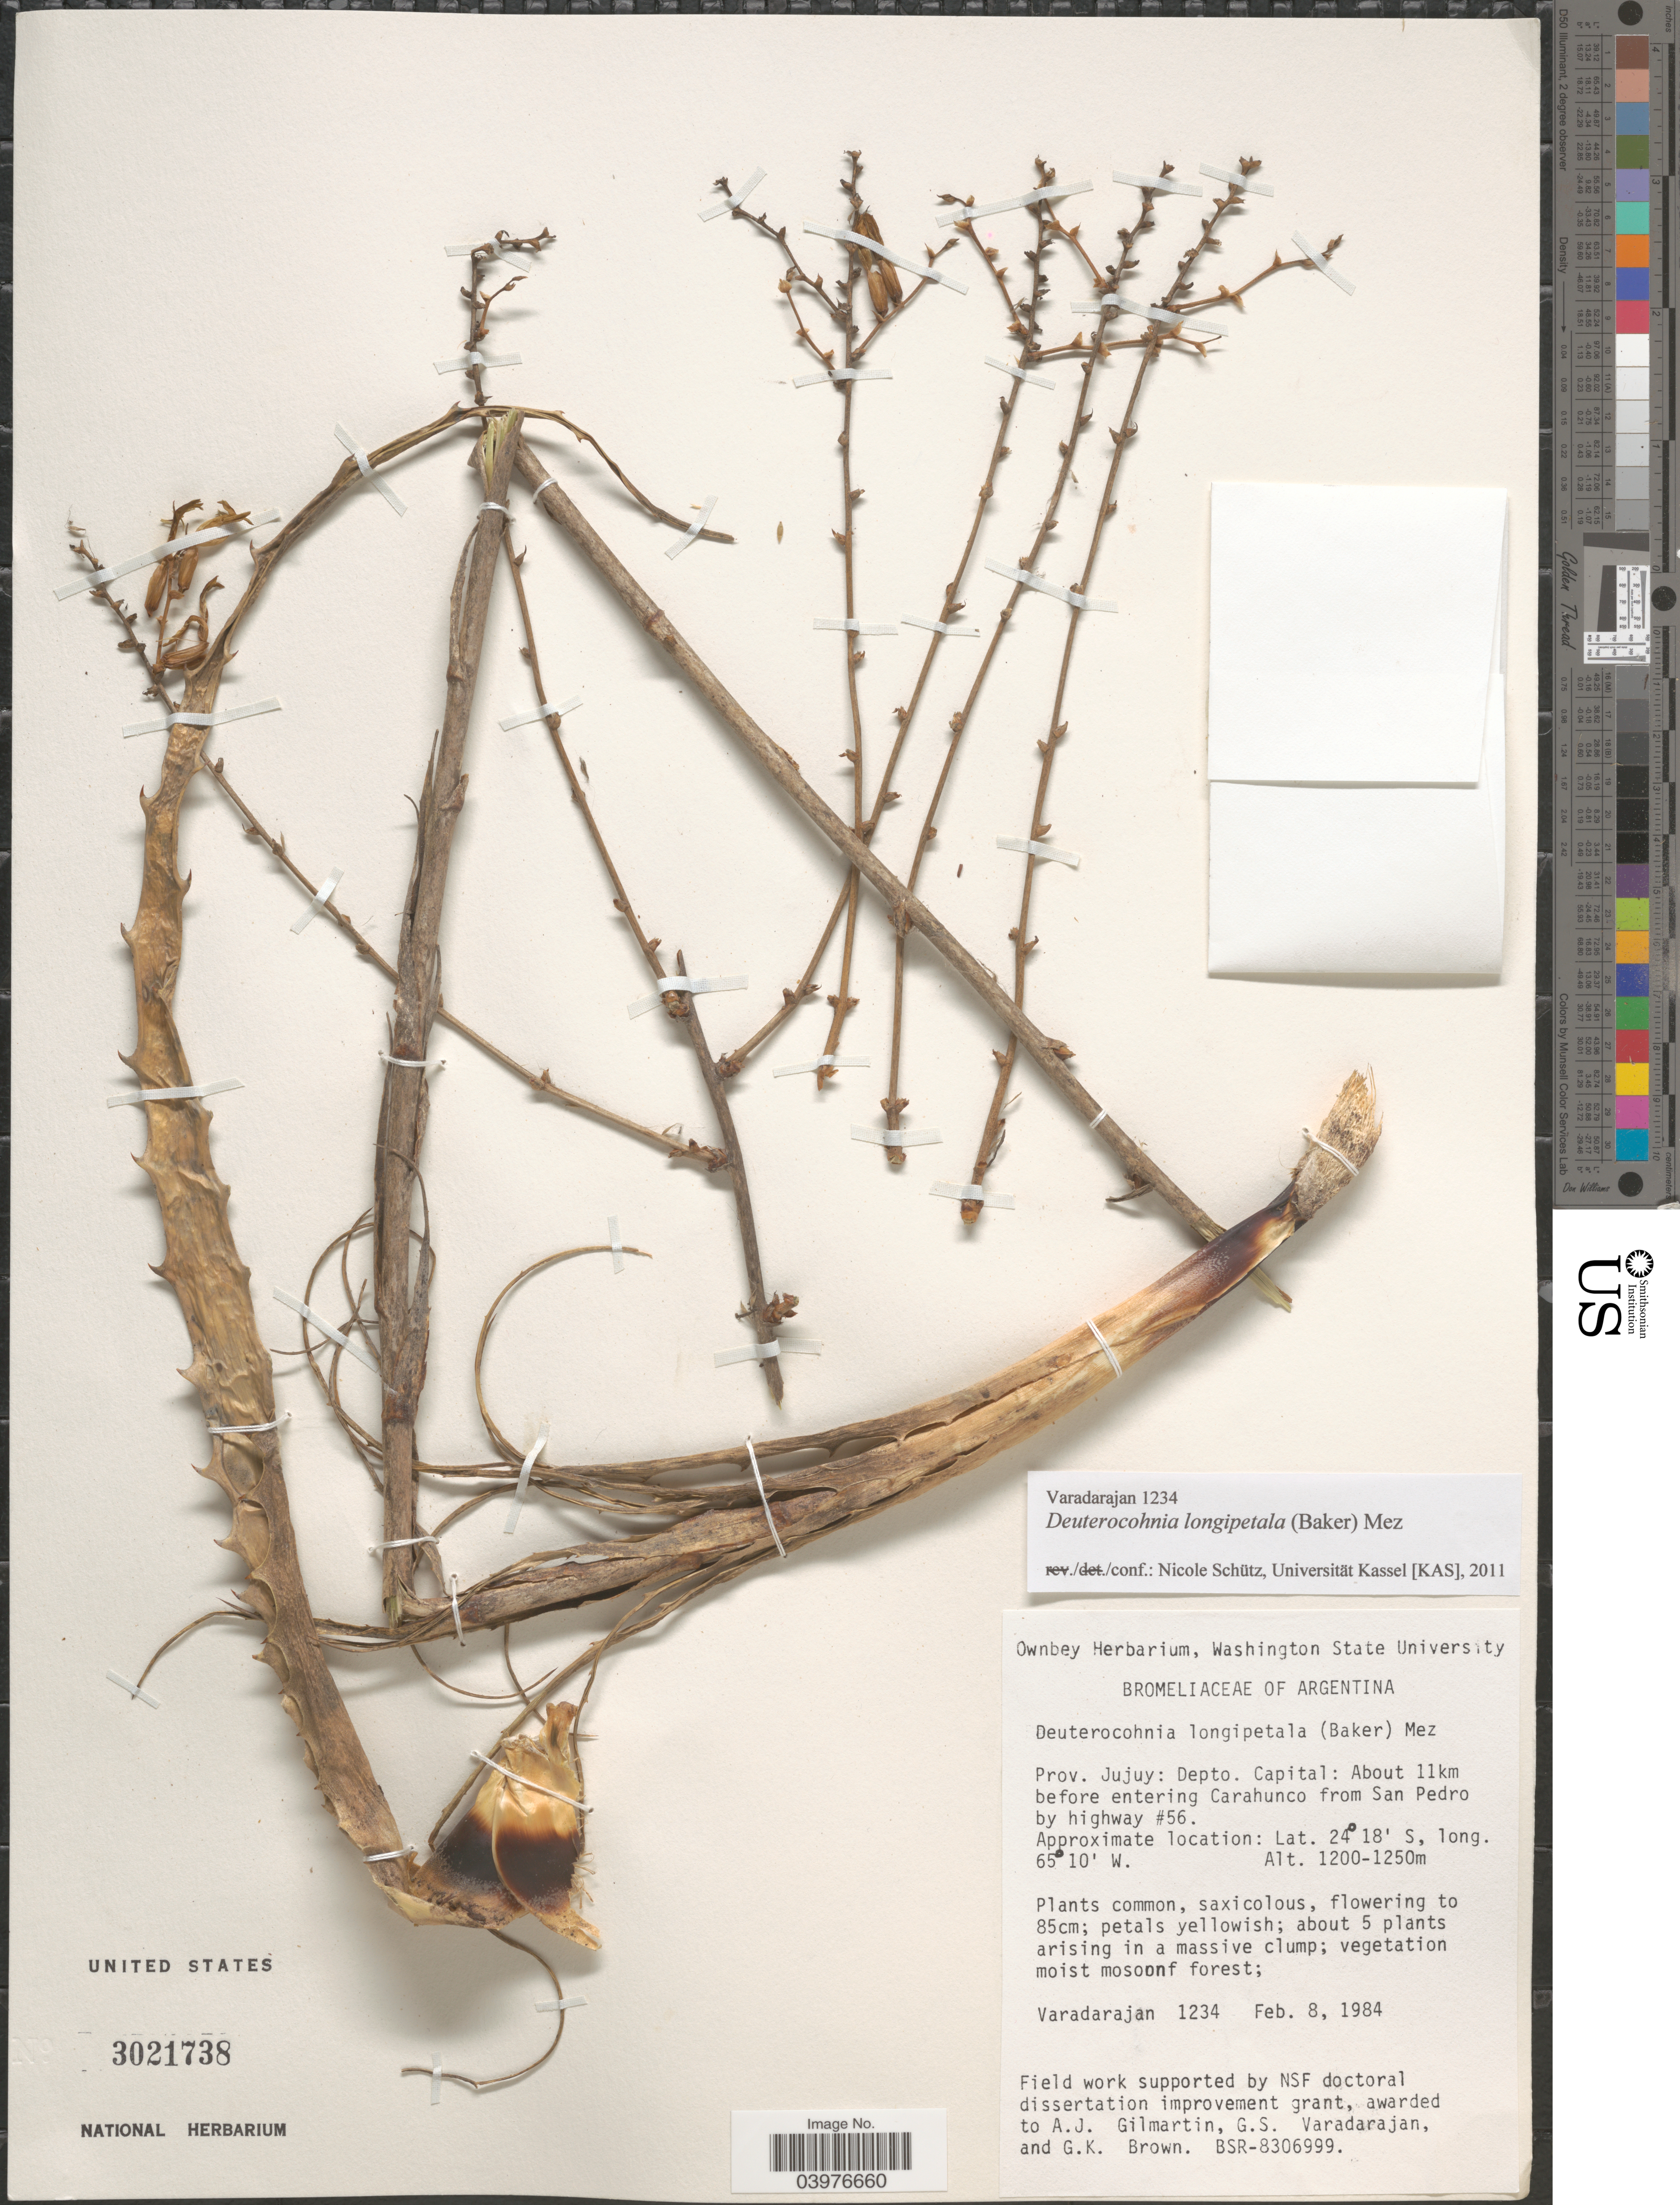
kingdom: Plantae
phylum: Tracheophyta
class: Liliopsida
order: Poales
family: Bromeliaceae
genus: Deuterocohnia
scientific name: Deuterocohnia longipetala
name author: (Baker) Mez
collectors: G. S. Varadarajan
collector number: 1234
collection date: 1984-02-08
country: Argentina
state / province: Jujuy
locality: Depto. Capital: About 11km before entering Carahunco from San Pedro by highway #56.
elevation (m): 1200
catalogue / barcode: US 3021738